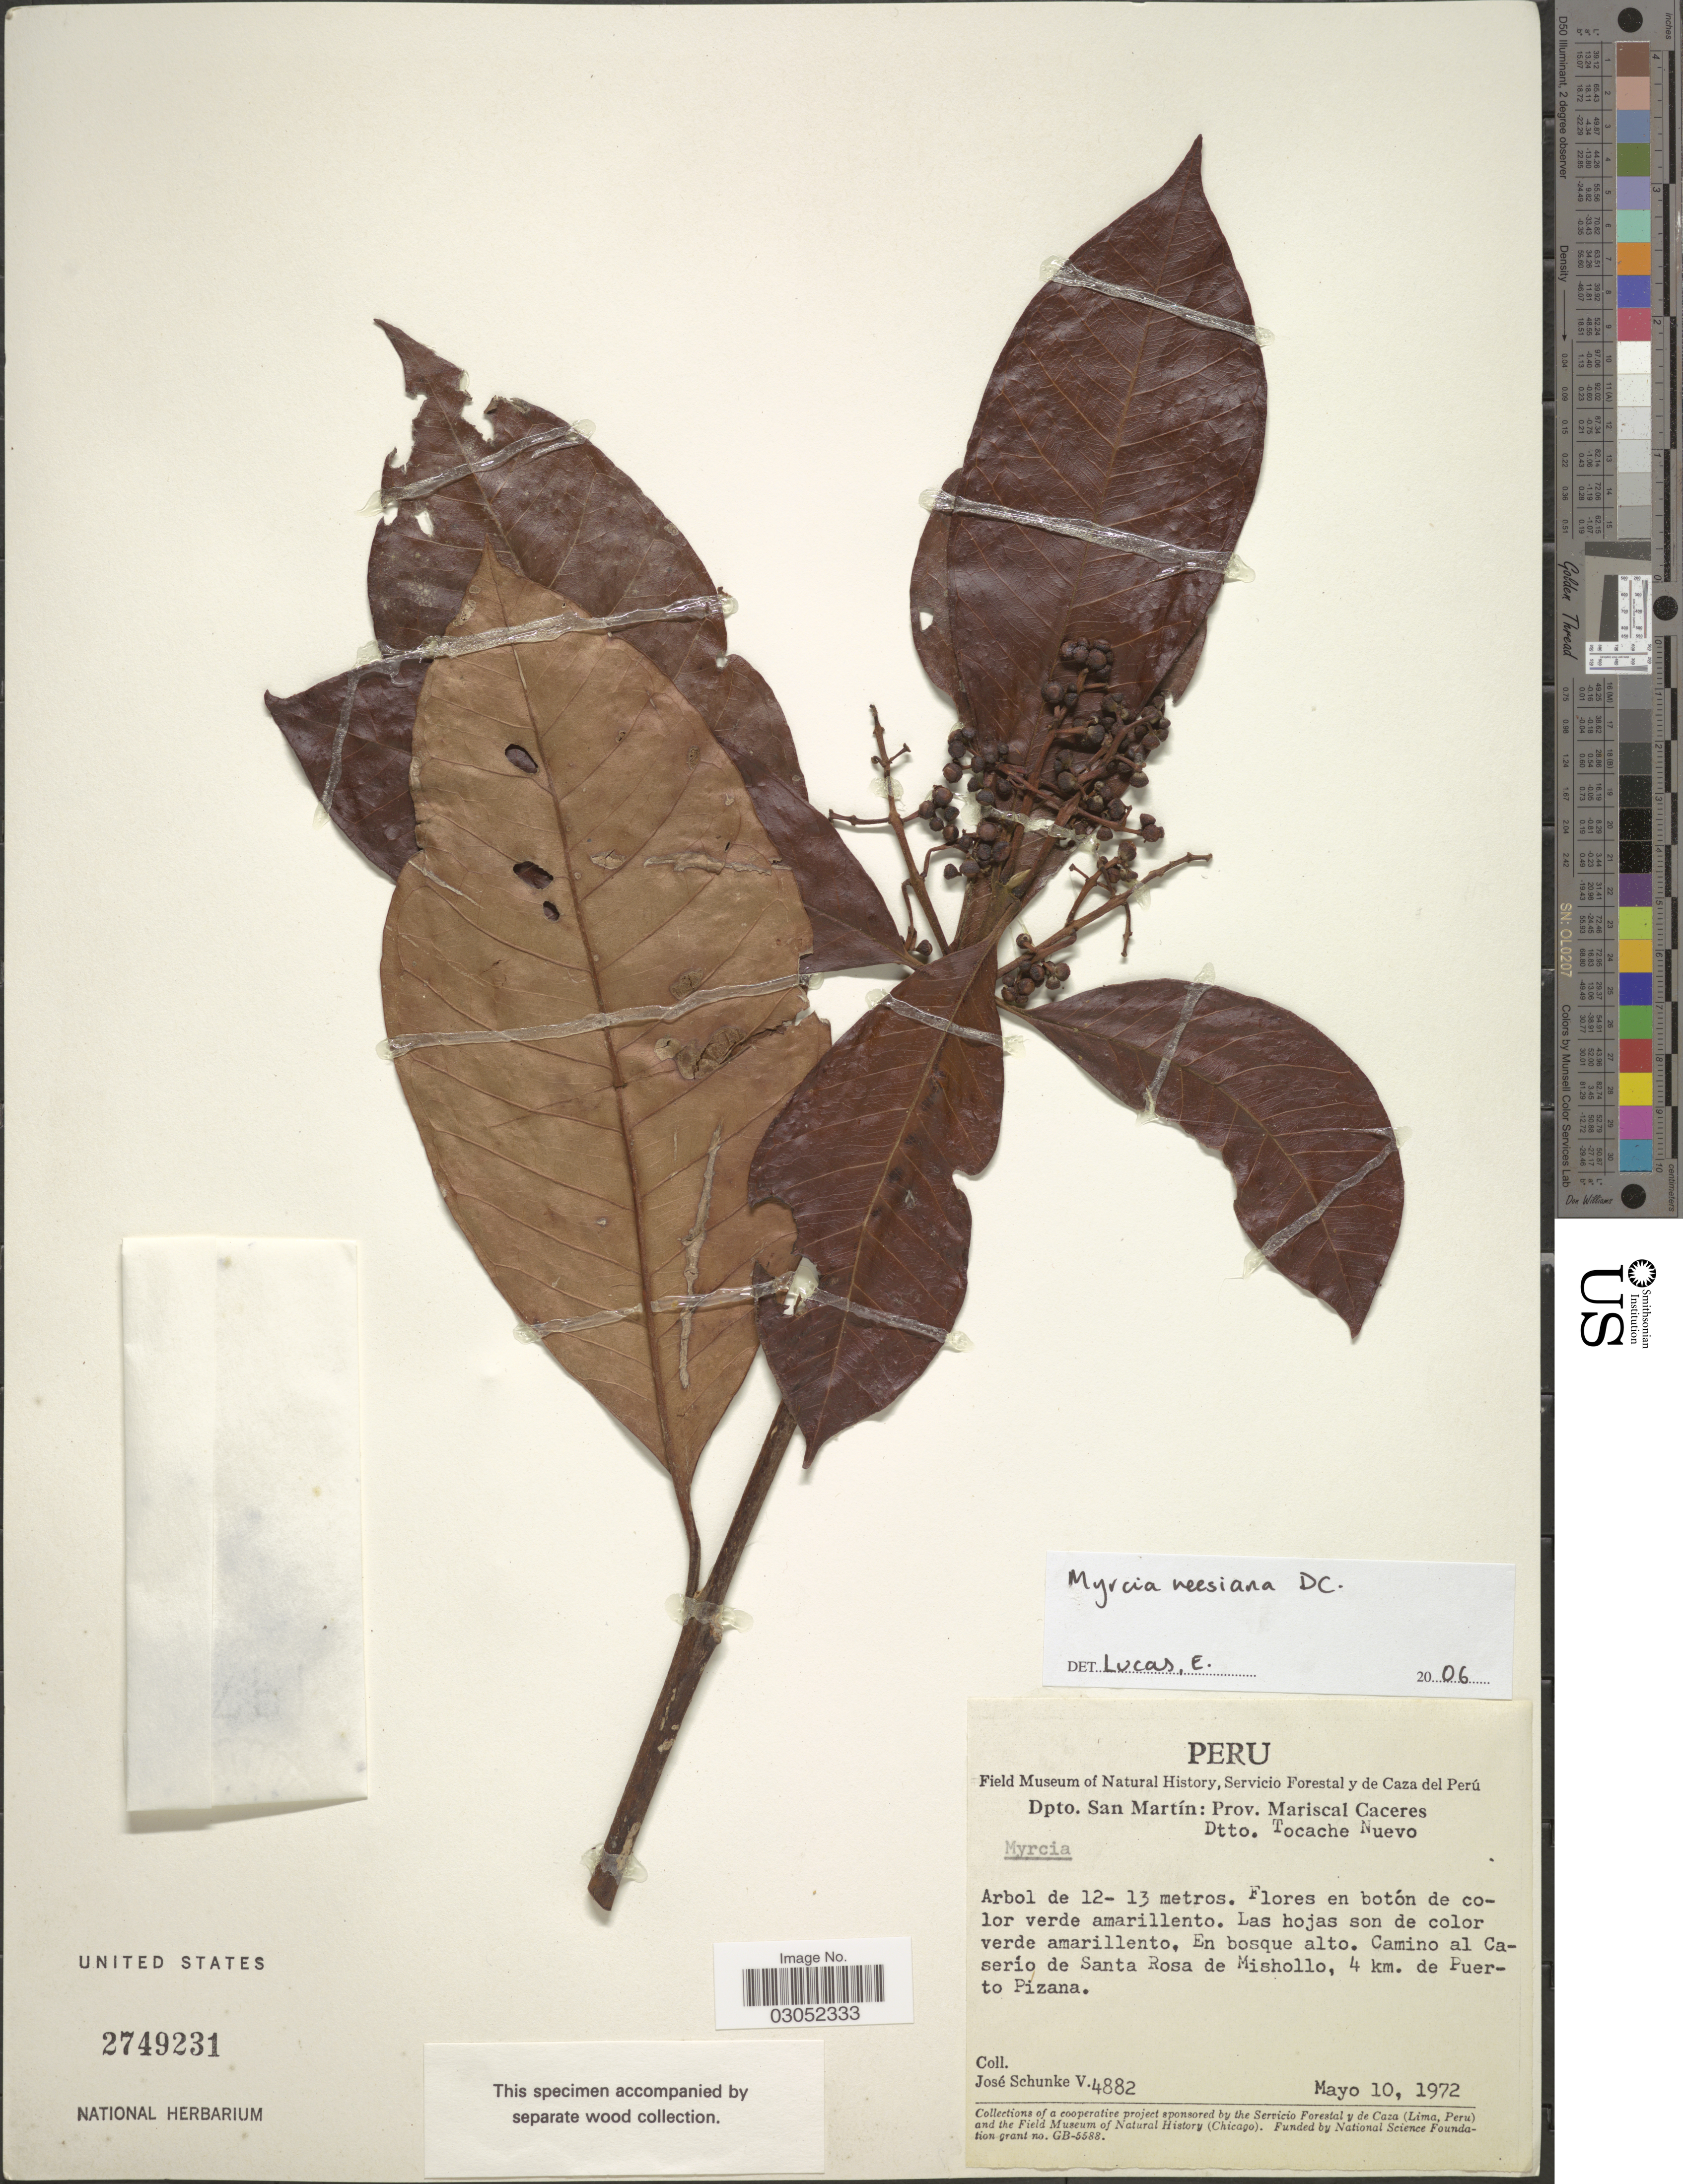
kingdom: Plantae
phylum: Tracheophyta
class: Magnoliopsida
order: Myrtales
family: Myrtaceae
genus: Myrcia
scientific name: Myrcia neesiana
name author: DC.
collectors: J. Schunke Vigo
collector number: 4882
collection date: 1972-05-10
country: Peru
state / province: San Martín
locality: Dpto. San Martín: Prov. Mariscal Caceres. Dtto. Tocache Nuevo. Camino al Caserío de Santa Rosa de Mishollo, 4 km. de Puerto Pizana.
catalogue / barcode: US 2749231